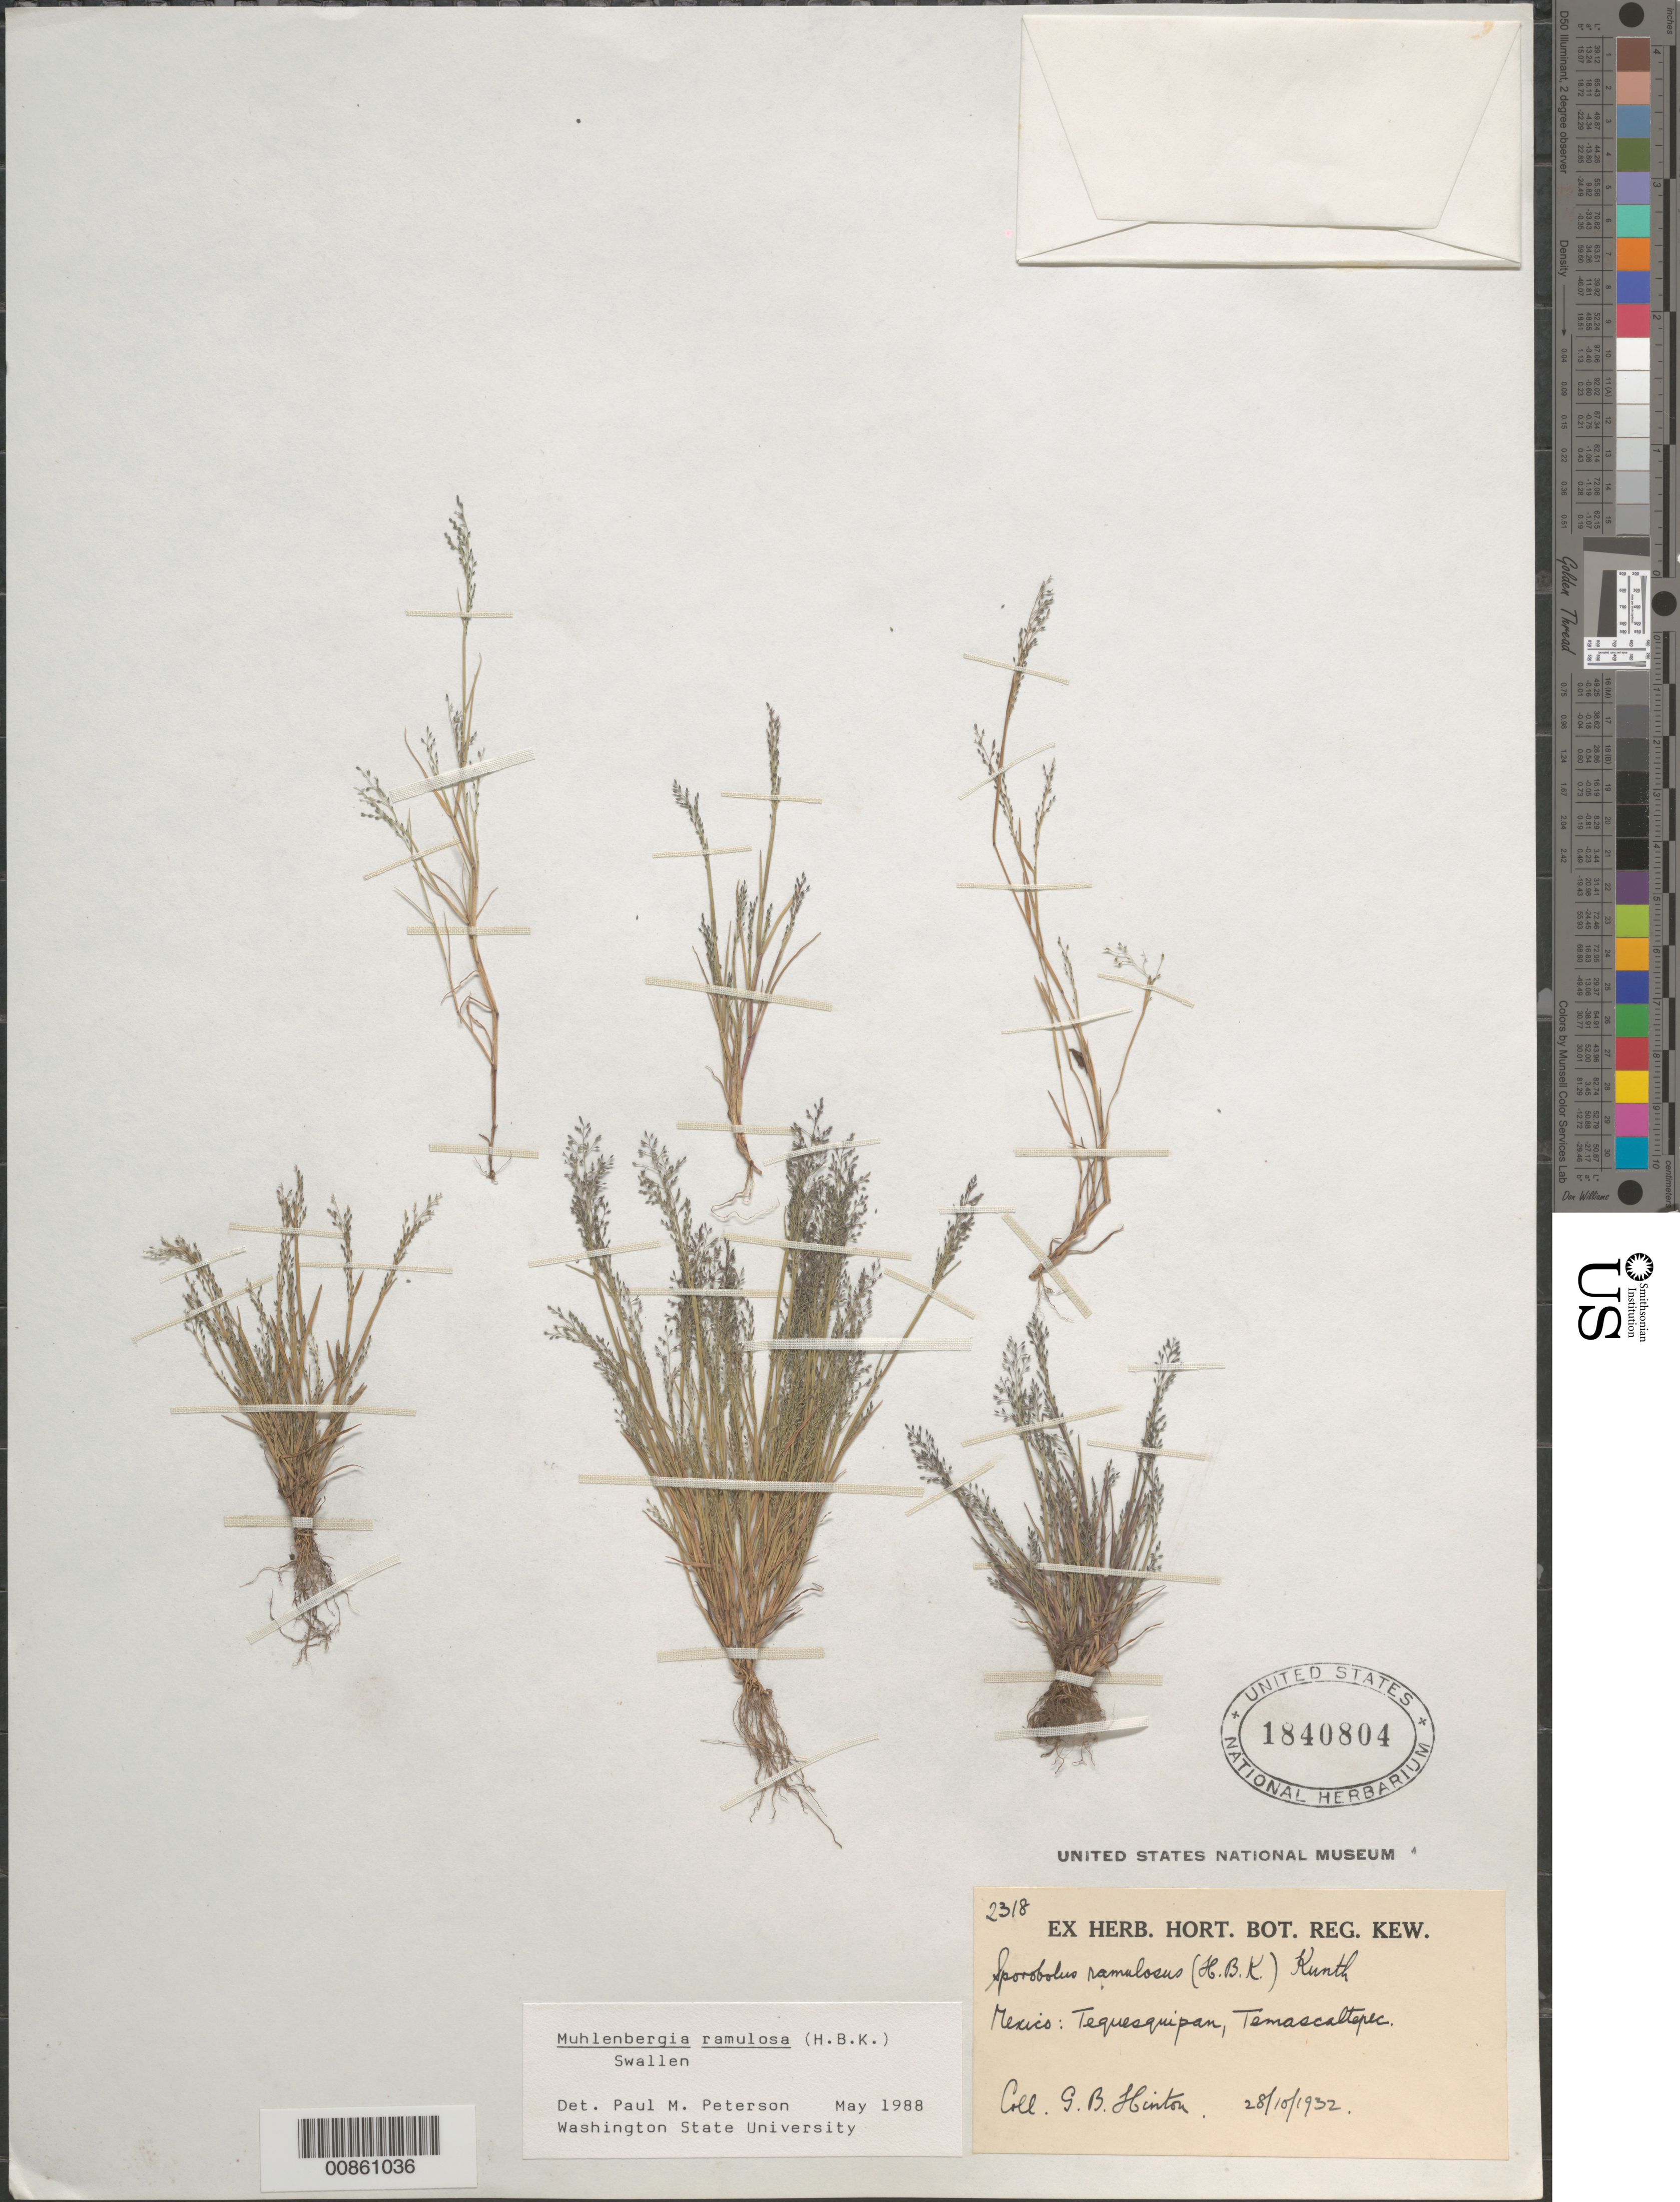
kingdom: Plantae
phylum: Tracheophyta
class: Liliopsida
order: Poales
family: Poaceae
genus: Muhlenbergia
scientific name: Muhlenbergia ramulosa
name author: (Kunth) Swallen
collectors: G. B. Hinton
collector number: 2318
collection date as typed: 28 Oct 1932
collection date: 1932-10-28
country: Mexico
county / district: Temascaltepec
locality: Tequesquipan, mpio. Temascaltepec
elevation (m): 2480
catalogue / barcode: US 1840804